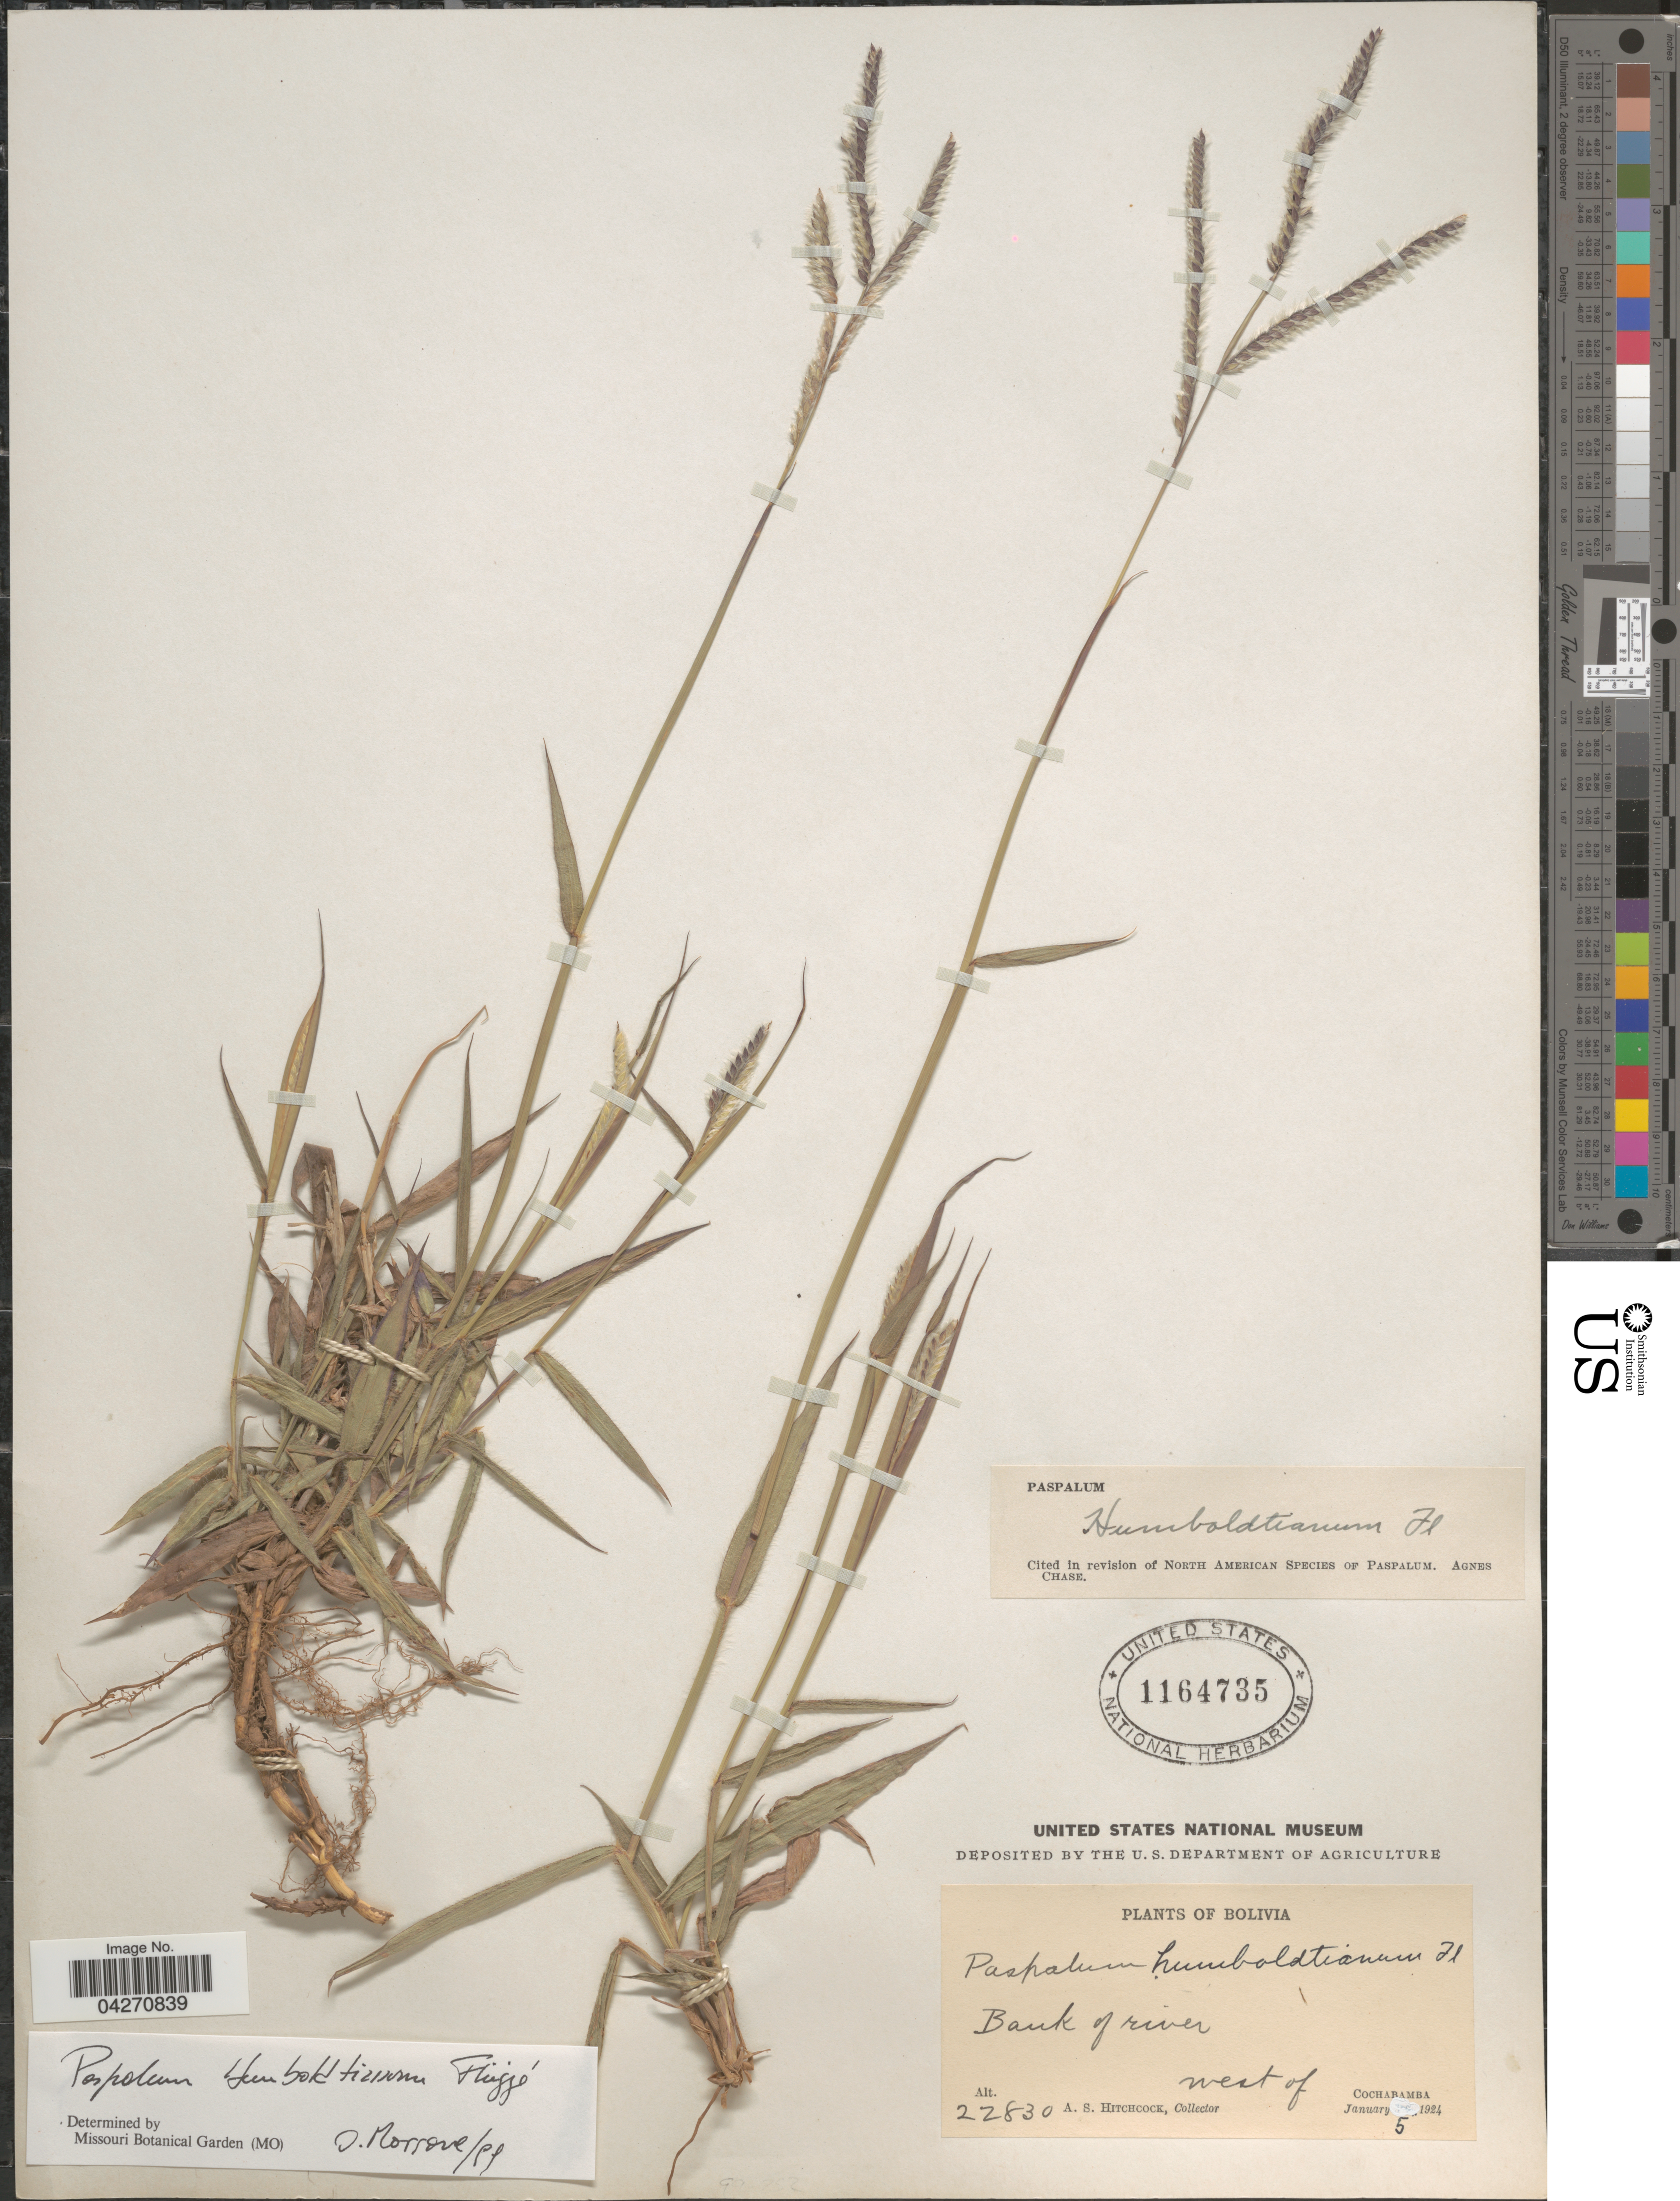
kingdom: Plantae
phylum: Tracheophyta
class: Liliopsida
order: Poales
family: Poaceae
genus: Paspalum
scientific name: Paspalum humboldtianum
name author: Flüggé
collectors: A. S. Hitchcock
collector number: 22830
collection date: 1924-01-05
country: Bolivia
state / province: Cochabamba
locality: Bank of river. West of Cochabamba.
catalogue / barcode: US 1164735